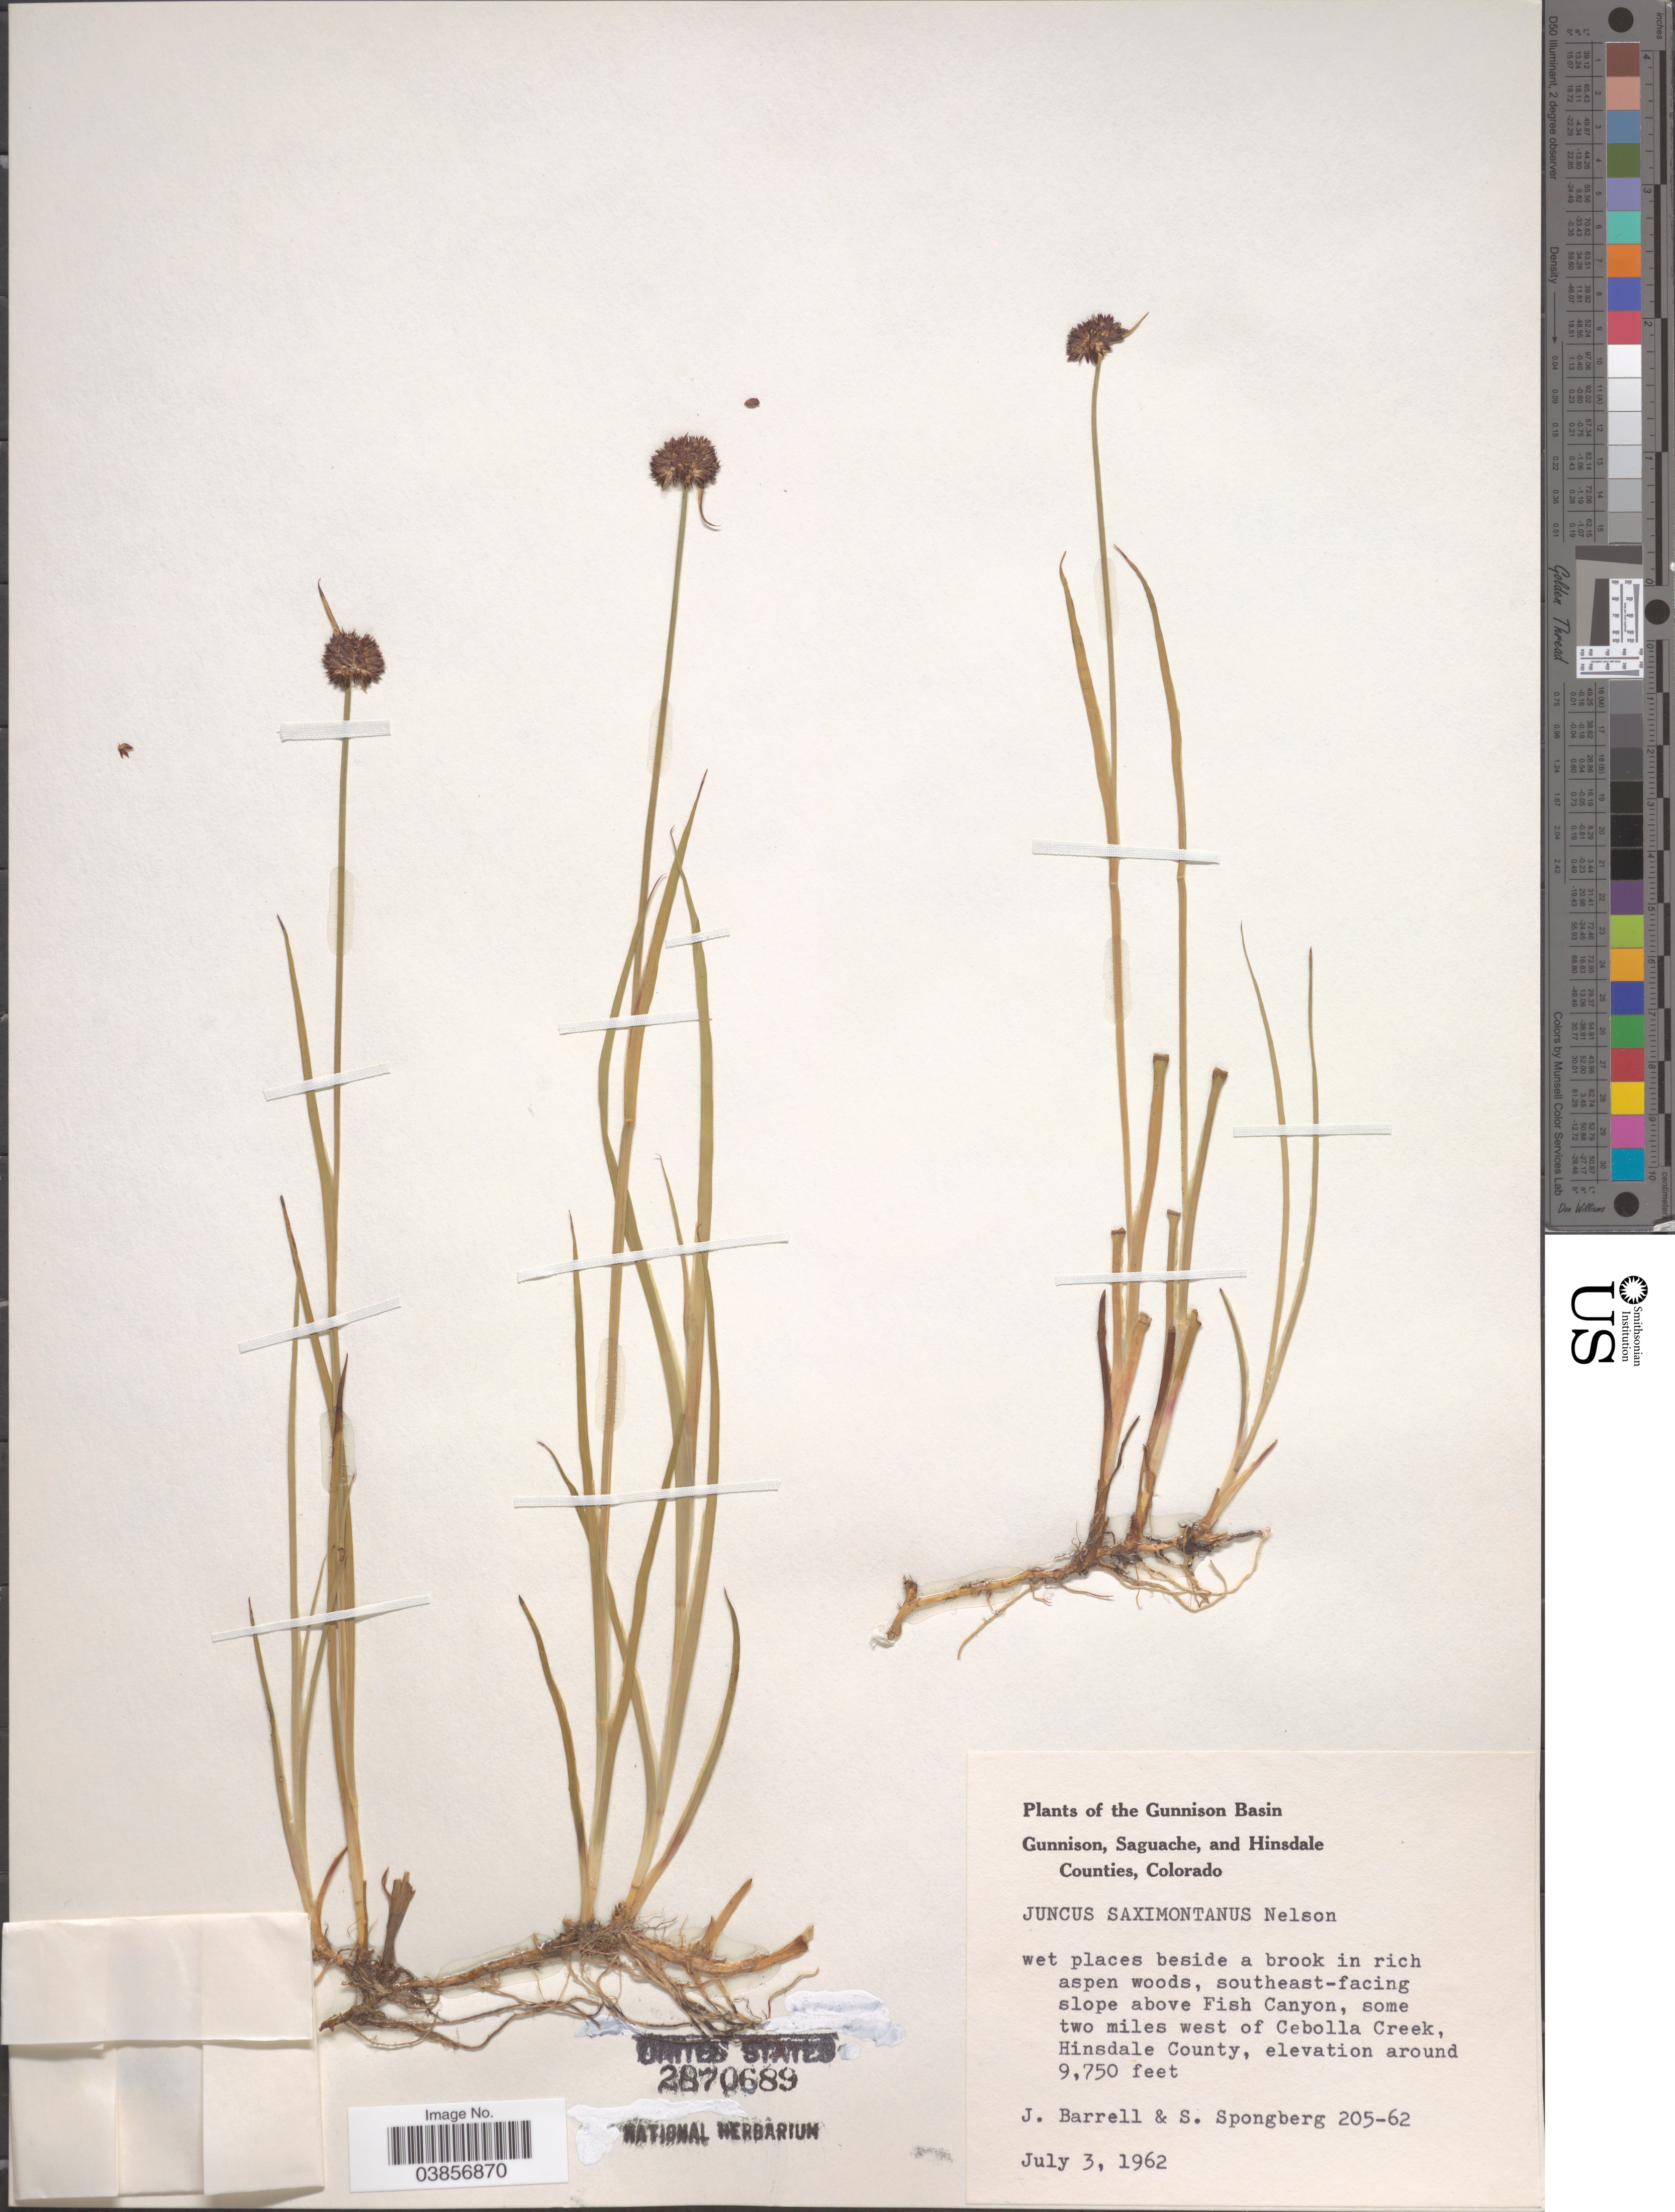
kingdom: Plantae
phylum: Tracheophyta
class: Liliopsida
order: Poales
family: Juncaceae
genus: Juncus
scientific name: Juncus saximontanus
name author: A. Nelson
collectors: J. Barrell & S. A.Spongberg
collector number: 205-62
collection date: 1962-07-03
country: United States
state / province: Colorado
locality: The Gunnison Basin. Southeast-facing slope above Fish Canyon, some two miles west of Cebolla Creek, Hinsdale County.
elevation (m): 2972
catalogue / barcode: US 2870689